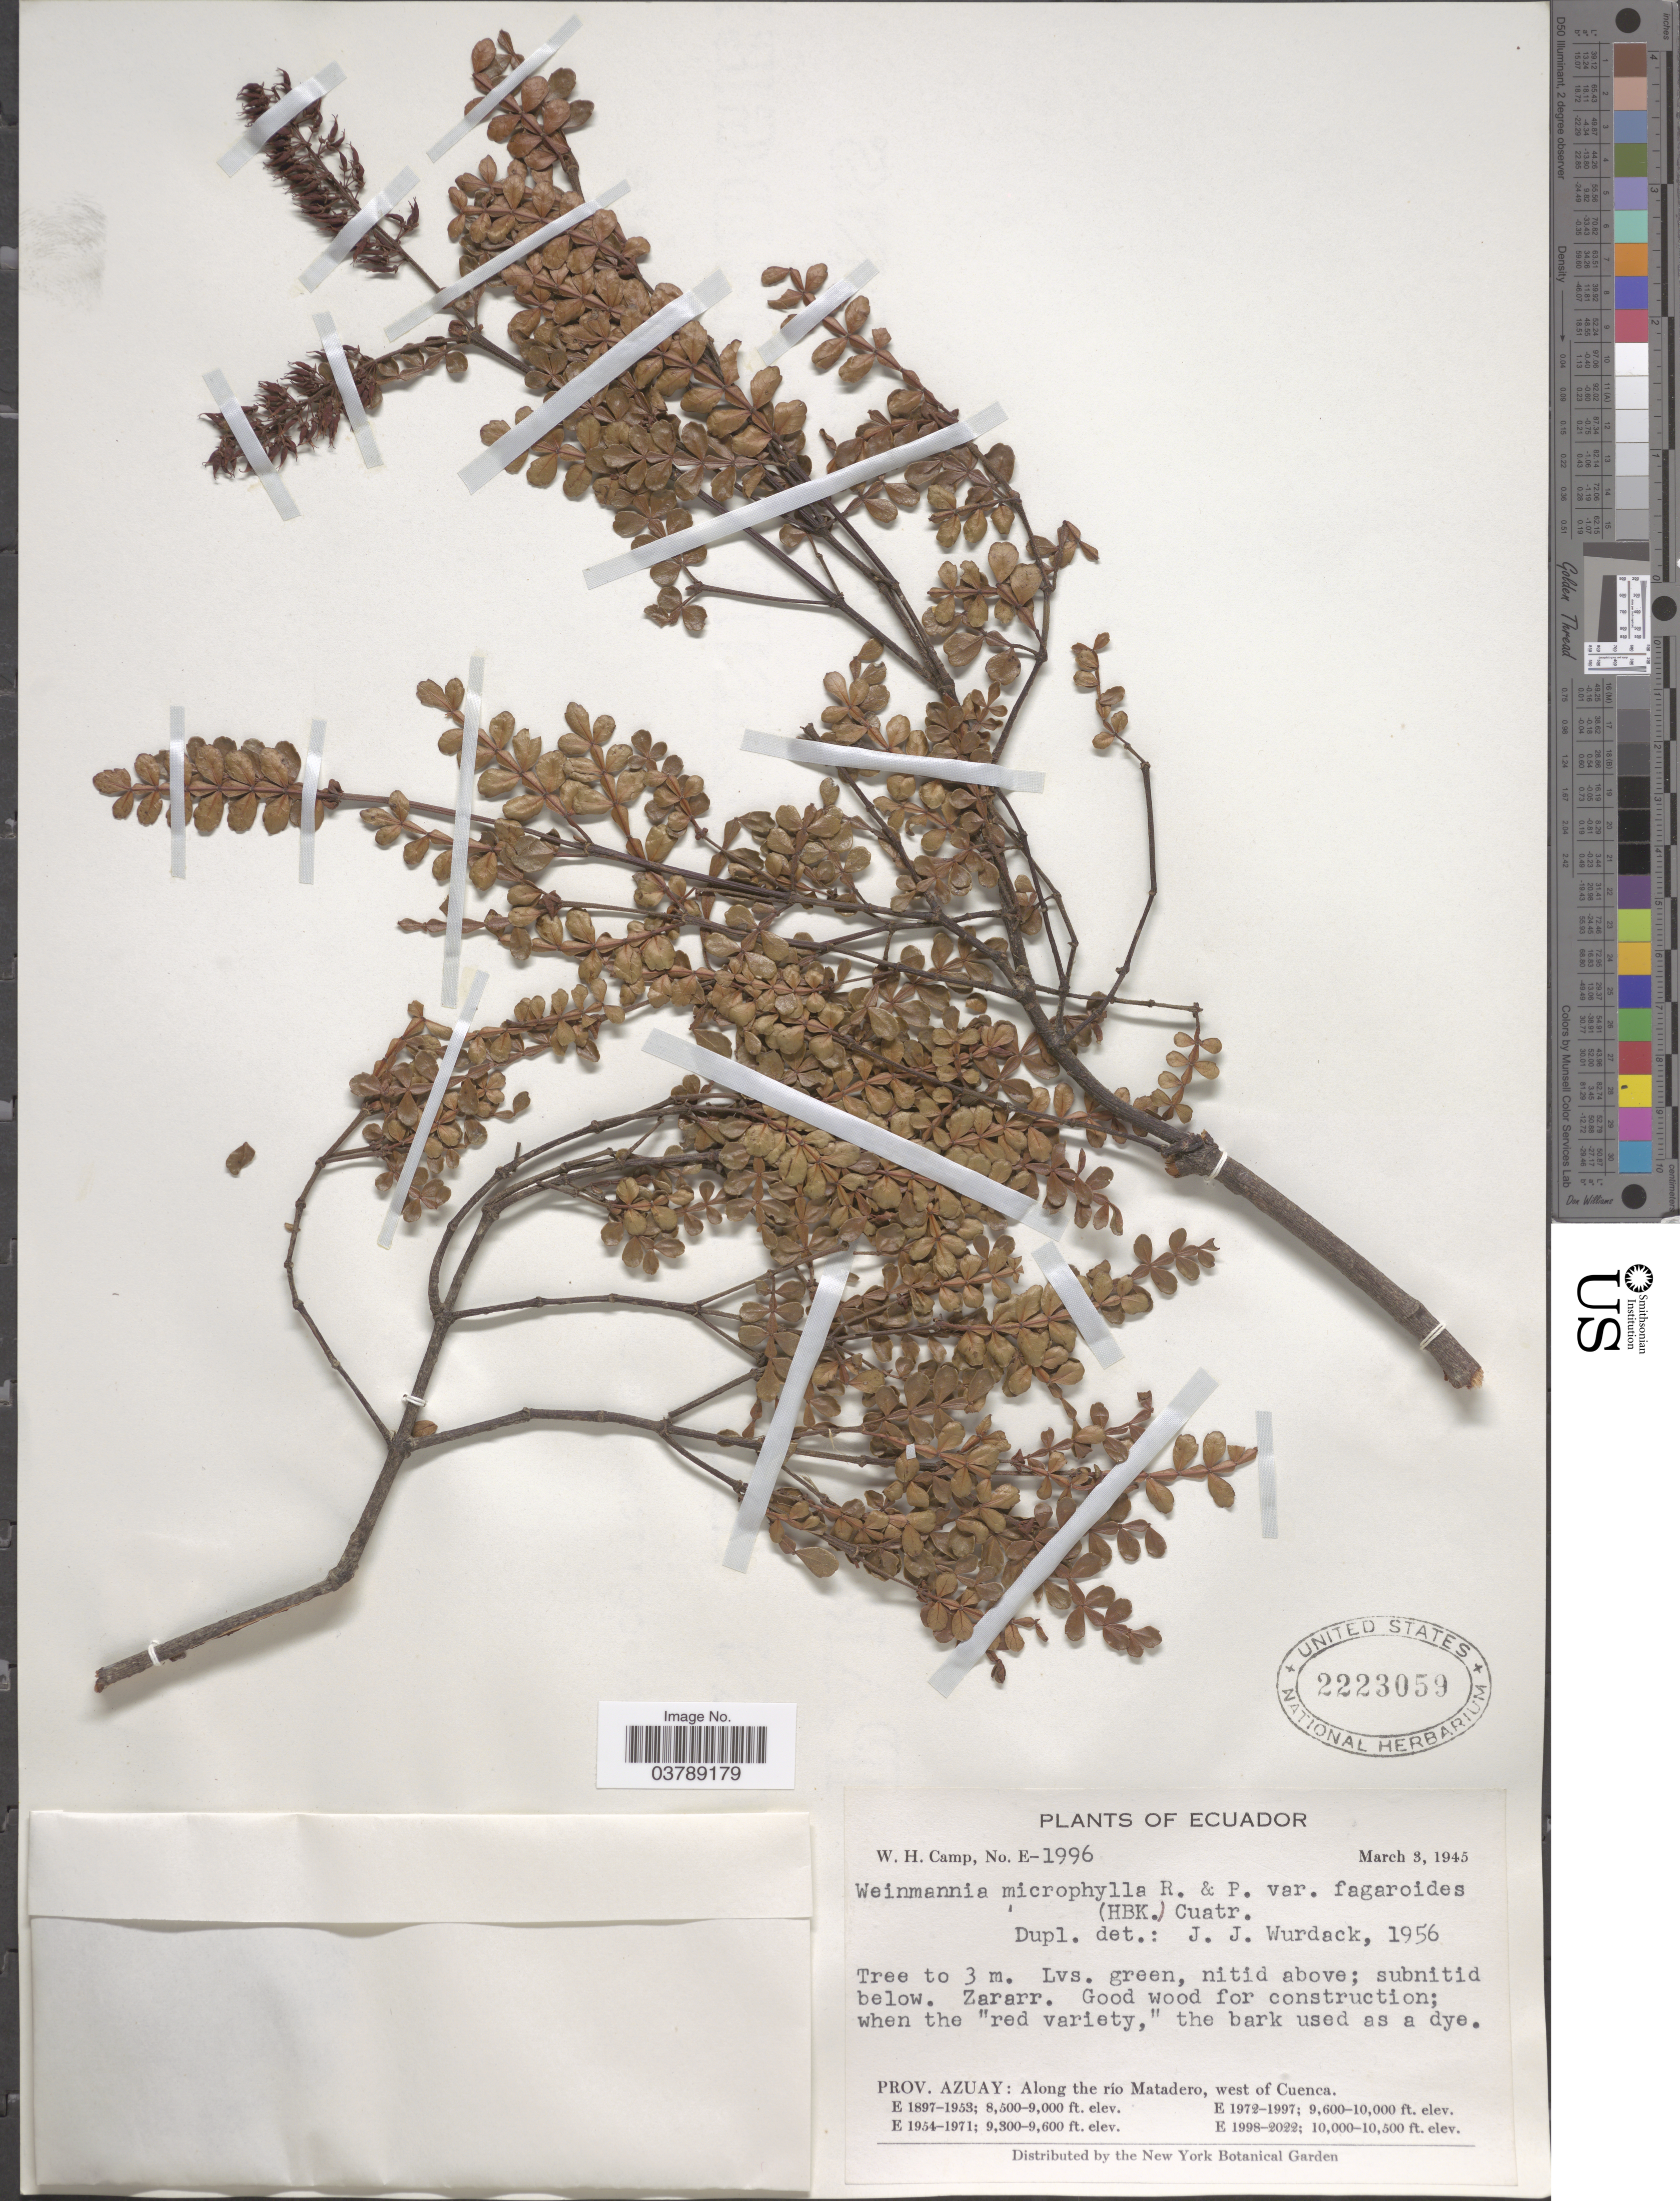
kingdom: Plantae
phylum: Tracheophyta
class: Magnoliopsida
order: Oxalidales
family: Cunoniaceae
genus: Weinmannia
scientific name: Weinmannia fagaroides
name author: Kunth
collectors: W. H. Camp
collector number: E-1996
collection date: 1945-03-03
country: Ecuador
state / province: Azuay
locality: Along the río Matadero, west of Cuenca.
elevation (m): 2926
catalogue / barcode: US 2223059